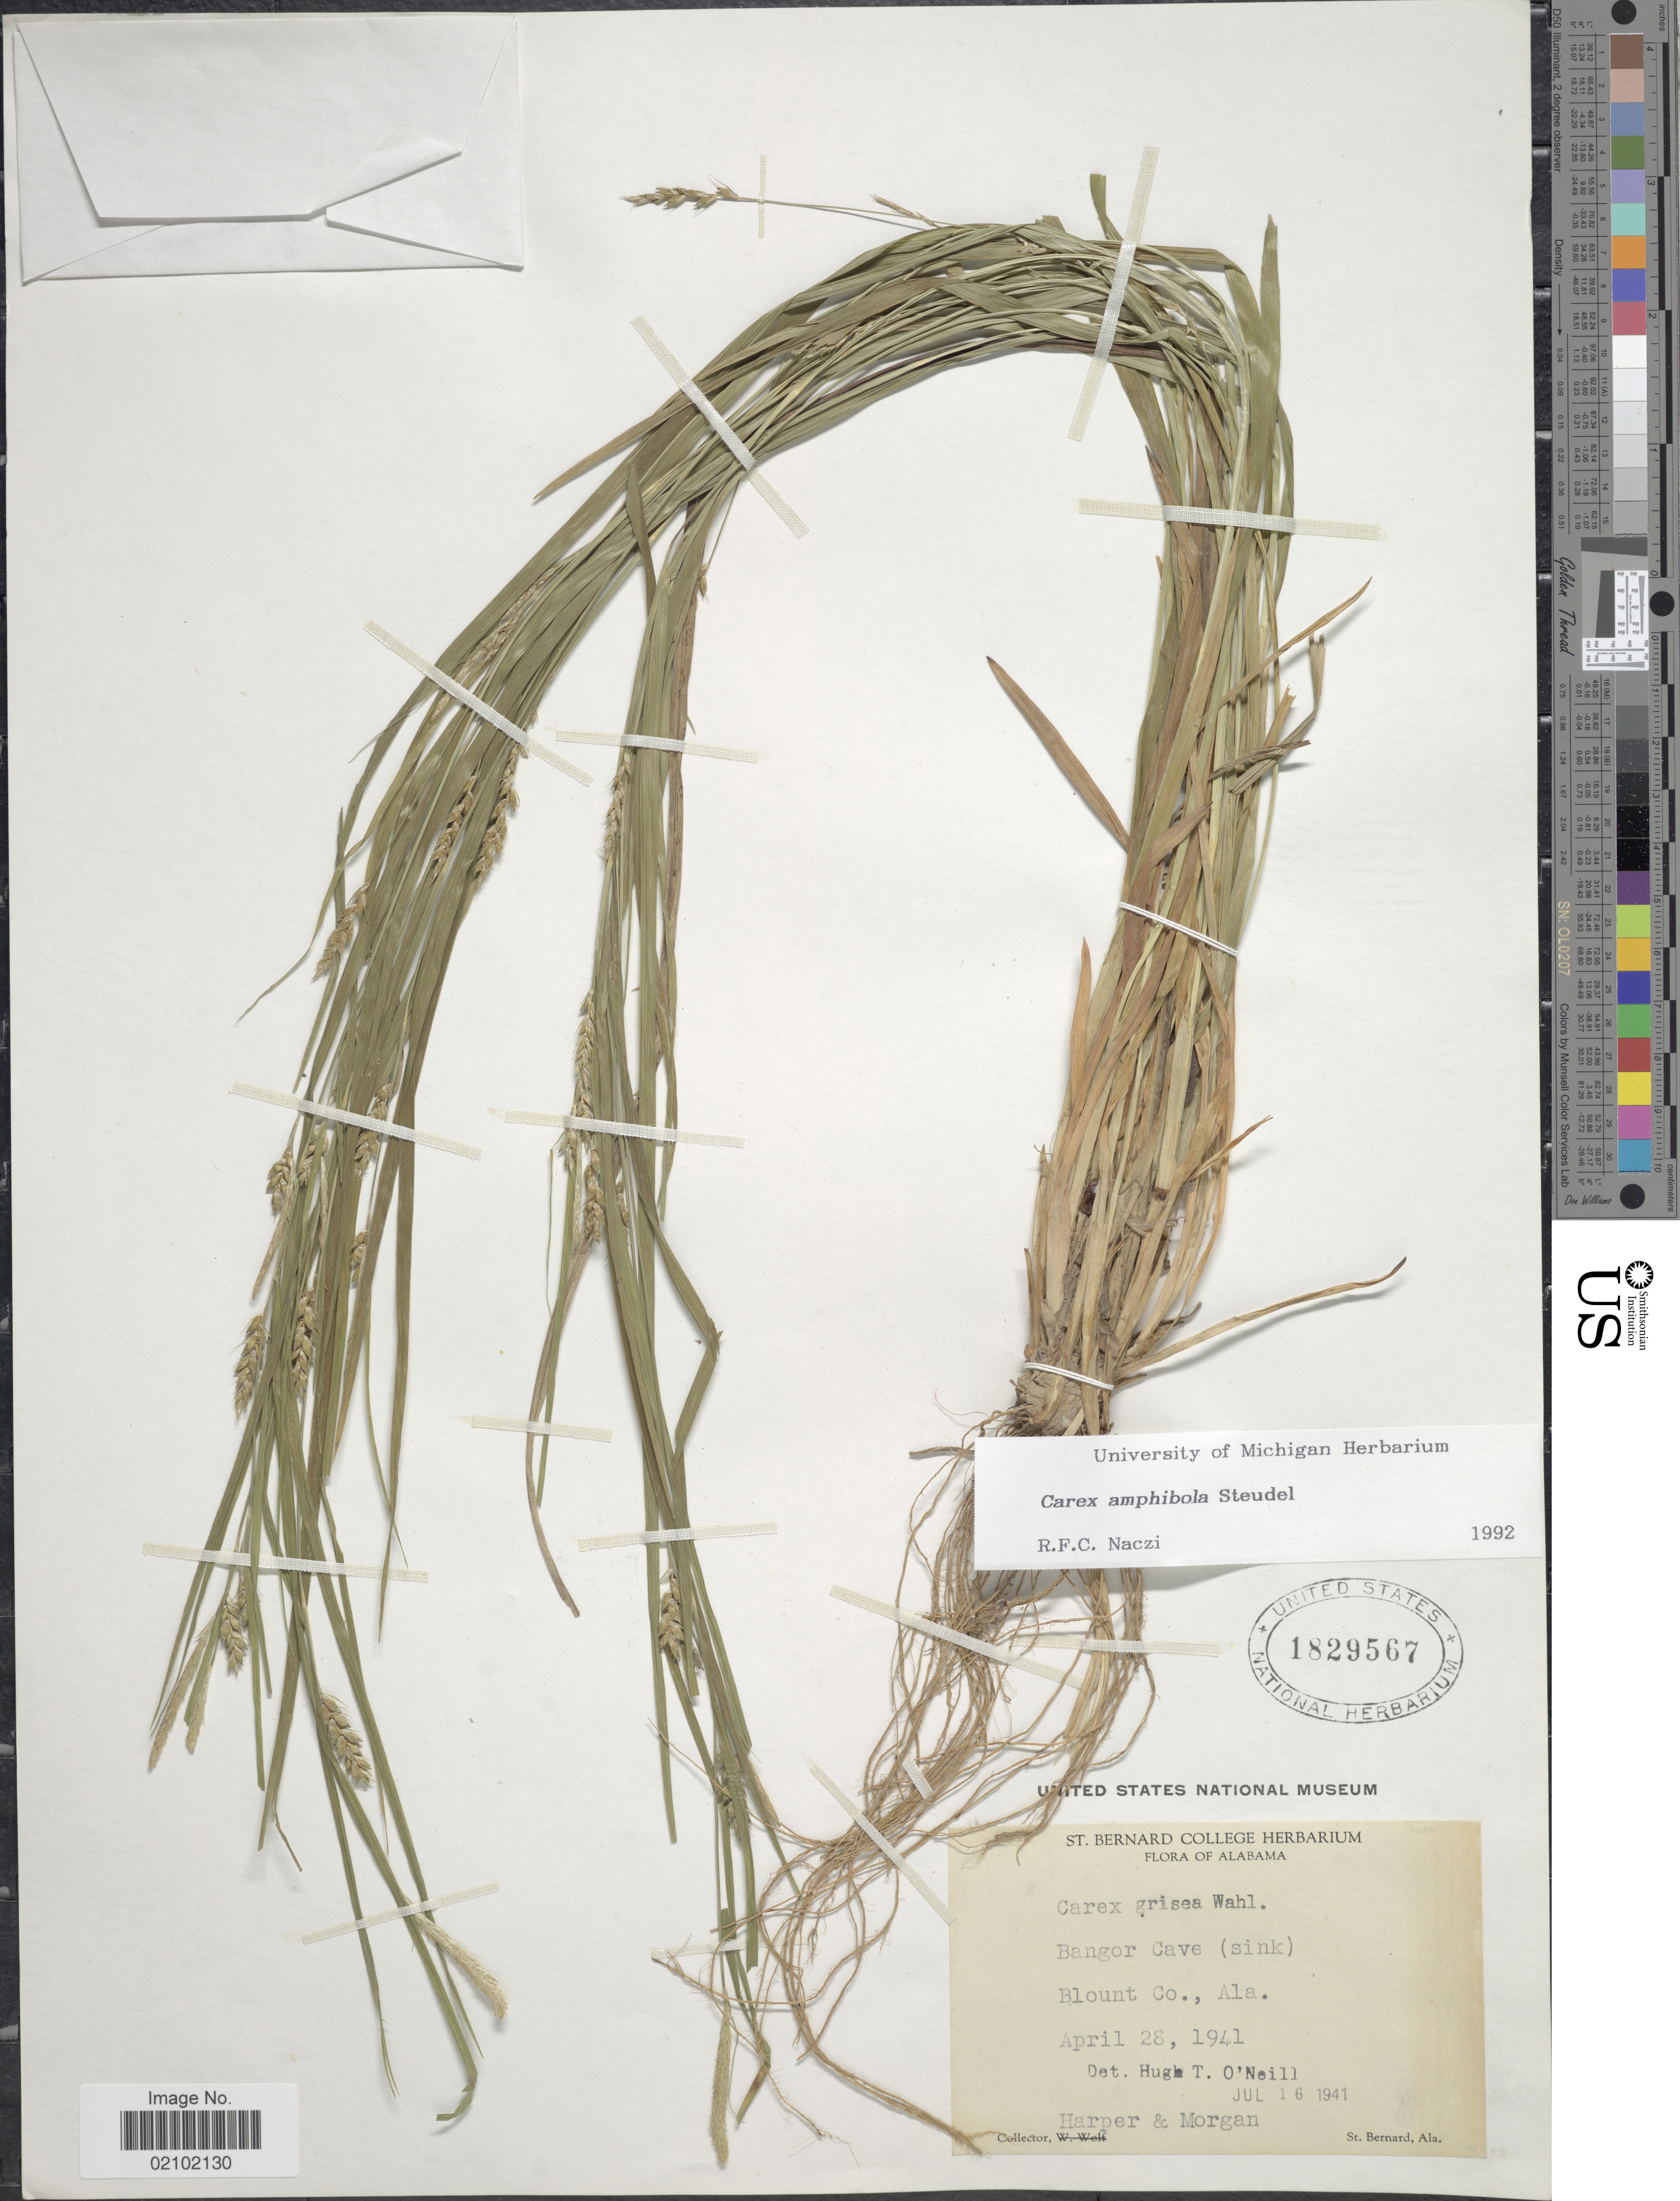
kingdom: Plantae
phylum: Tracheophyta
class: Liliopsida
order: Poales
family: Cyperaceae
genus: Carex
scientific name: Carex amphibola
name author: Steud.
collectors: -- Harper & -. Morgan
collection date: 1941-04-28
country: United States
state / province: Alabama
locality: Bangor Cave. Blount Co.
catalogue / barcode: US 1829567